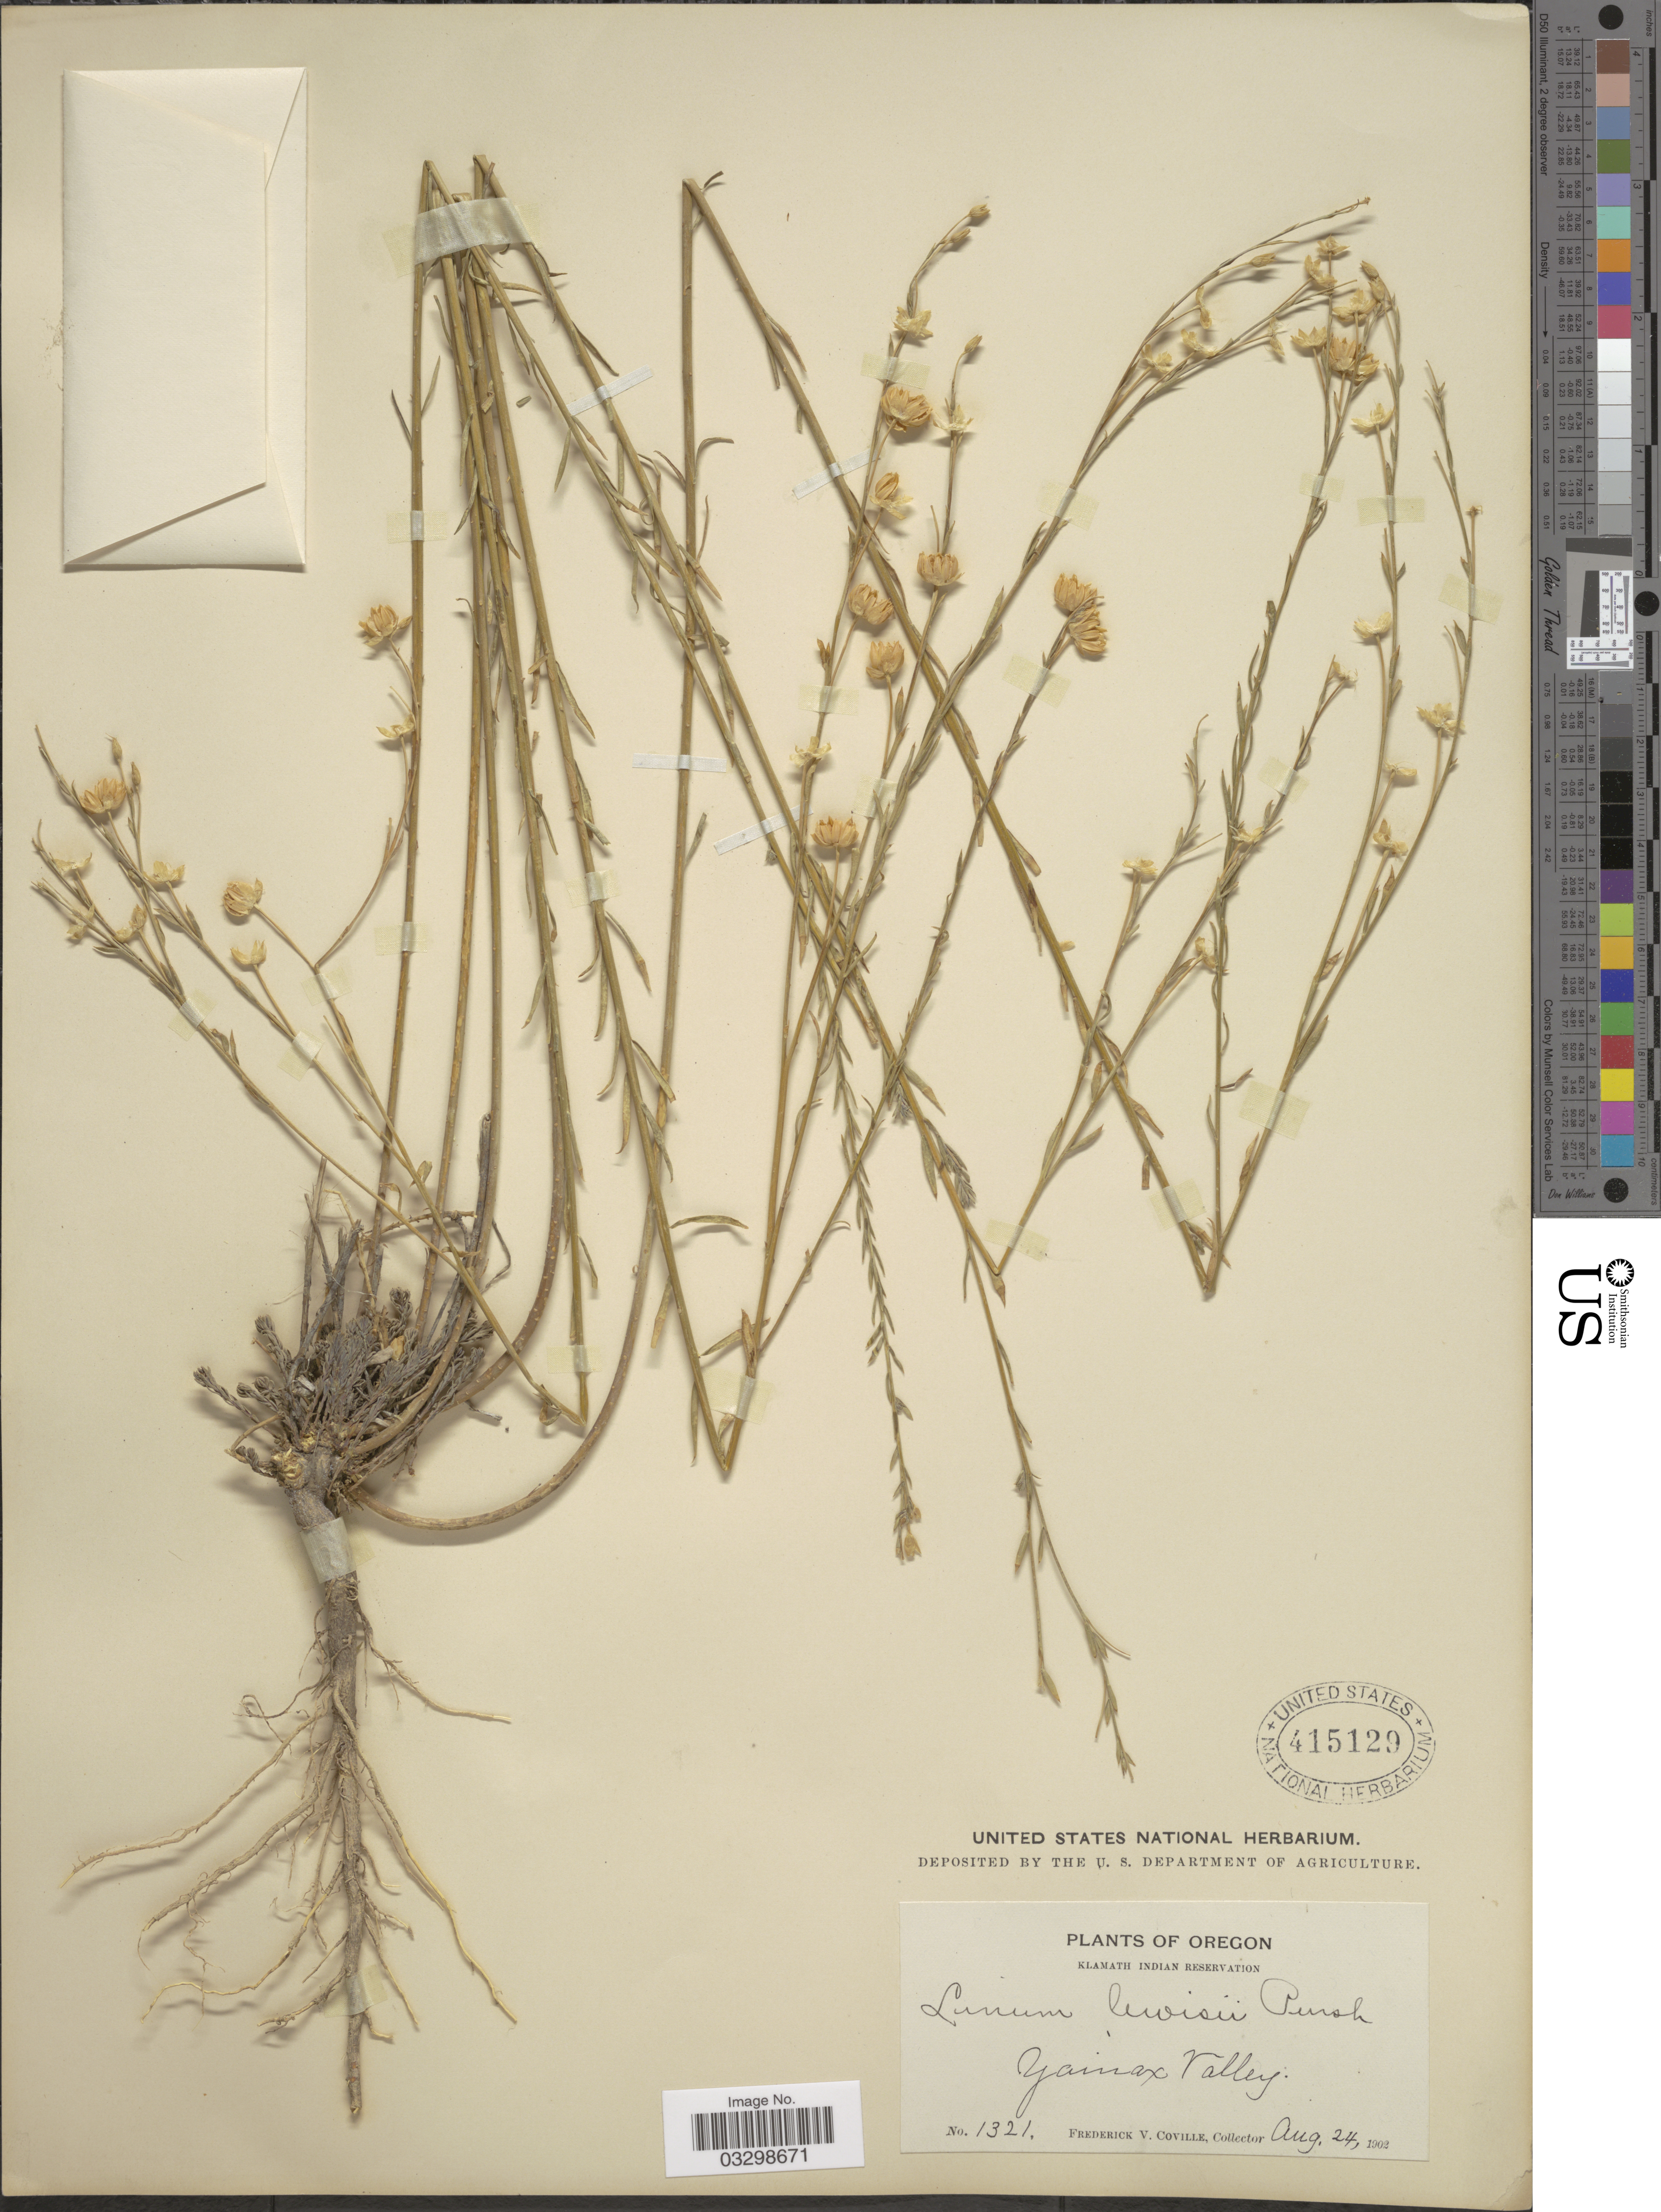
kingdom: Plantae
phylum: Tracheophyta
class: Magnoliopsida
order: Malpighiales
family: Linaceae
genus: Linum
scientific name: Linum lewisii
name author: Pursh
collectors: F. V. Coville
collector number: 1321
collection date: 1902-08-24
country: United States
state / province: Oregon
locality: Klamath Indian Reservation. Yainax Valley.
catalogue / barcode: US 415129